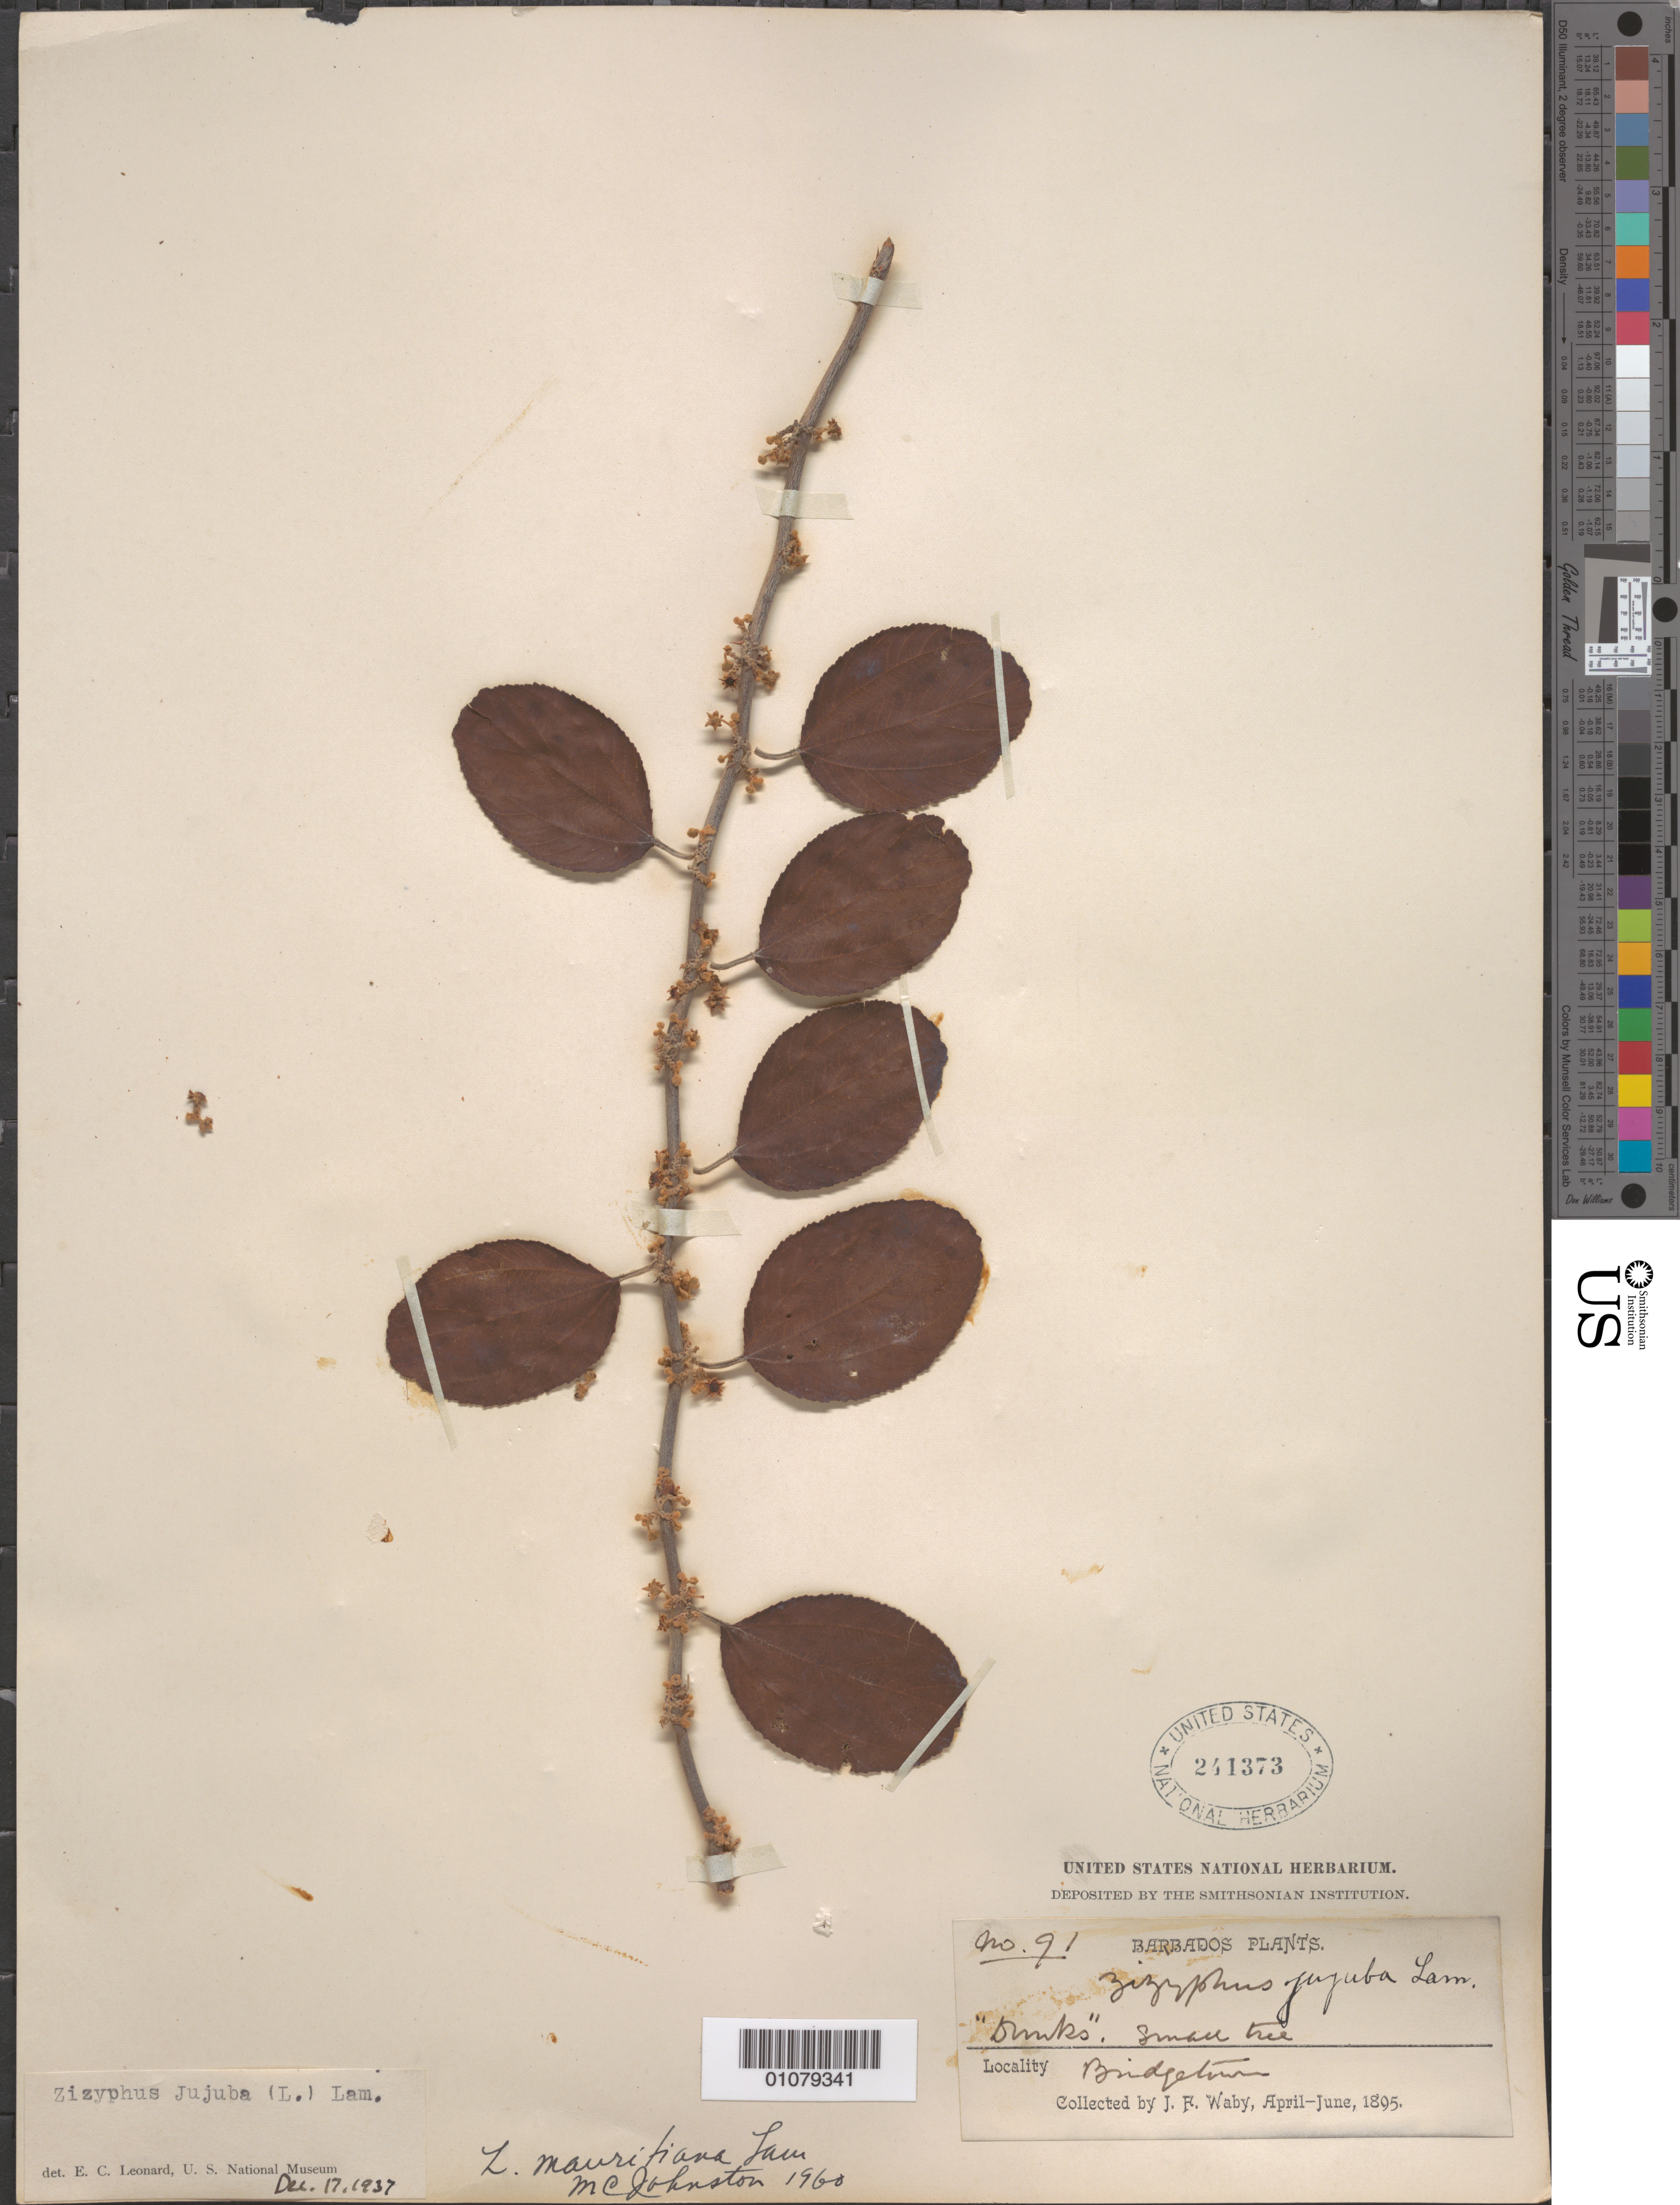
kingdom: Plantae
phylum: Tracheophyta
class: Magnoliopsida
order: Rosales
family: Rhamnaceae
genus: Ziziphus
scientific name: Ziziphus mauritiana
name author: Lam.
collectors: J. Waby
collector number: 91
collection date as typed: Apr 1895 to -- Jun 1895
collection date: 1895-04/1895-06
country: Barbados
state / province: Saint Michael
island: Barbados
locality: Bridgetown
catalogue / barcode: US 241373